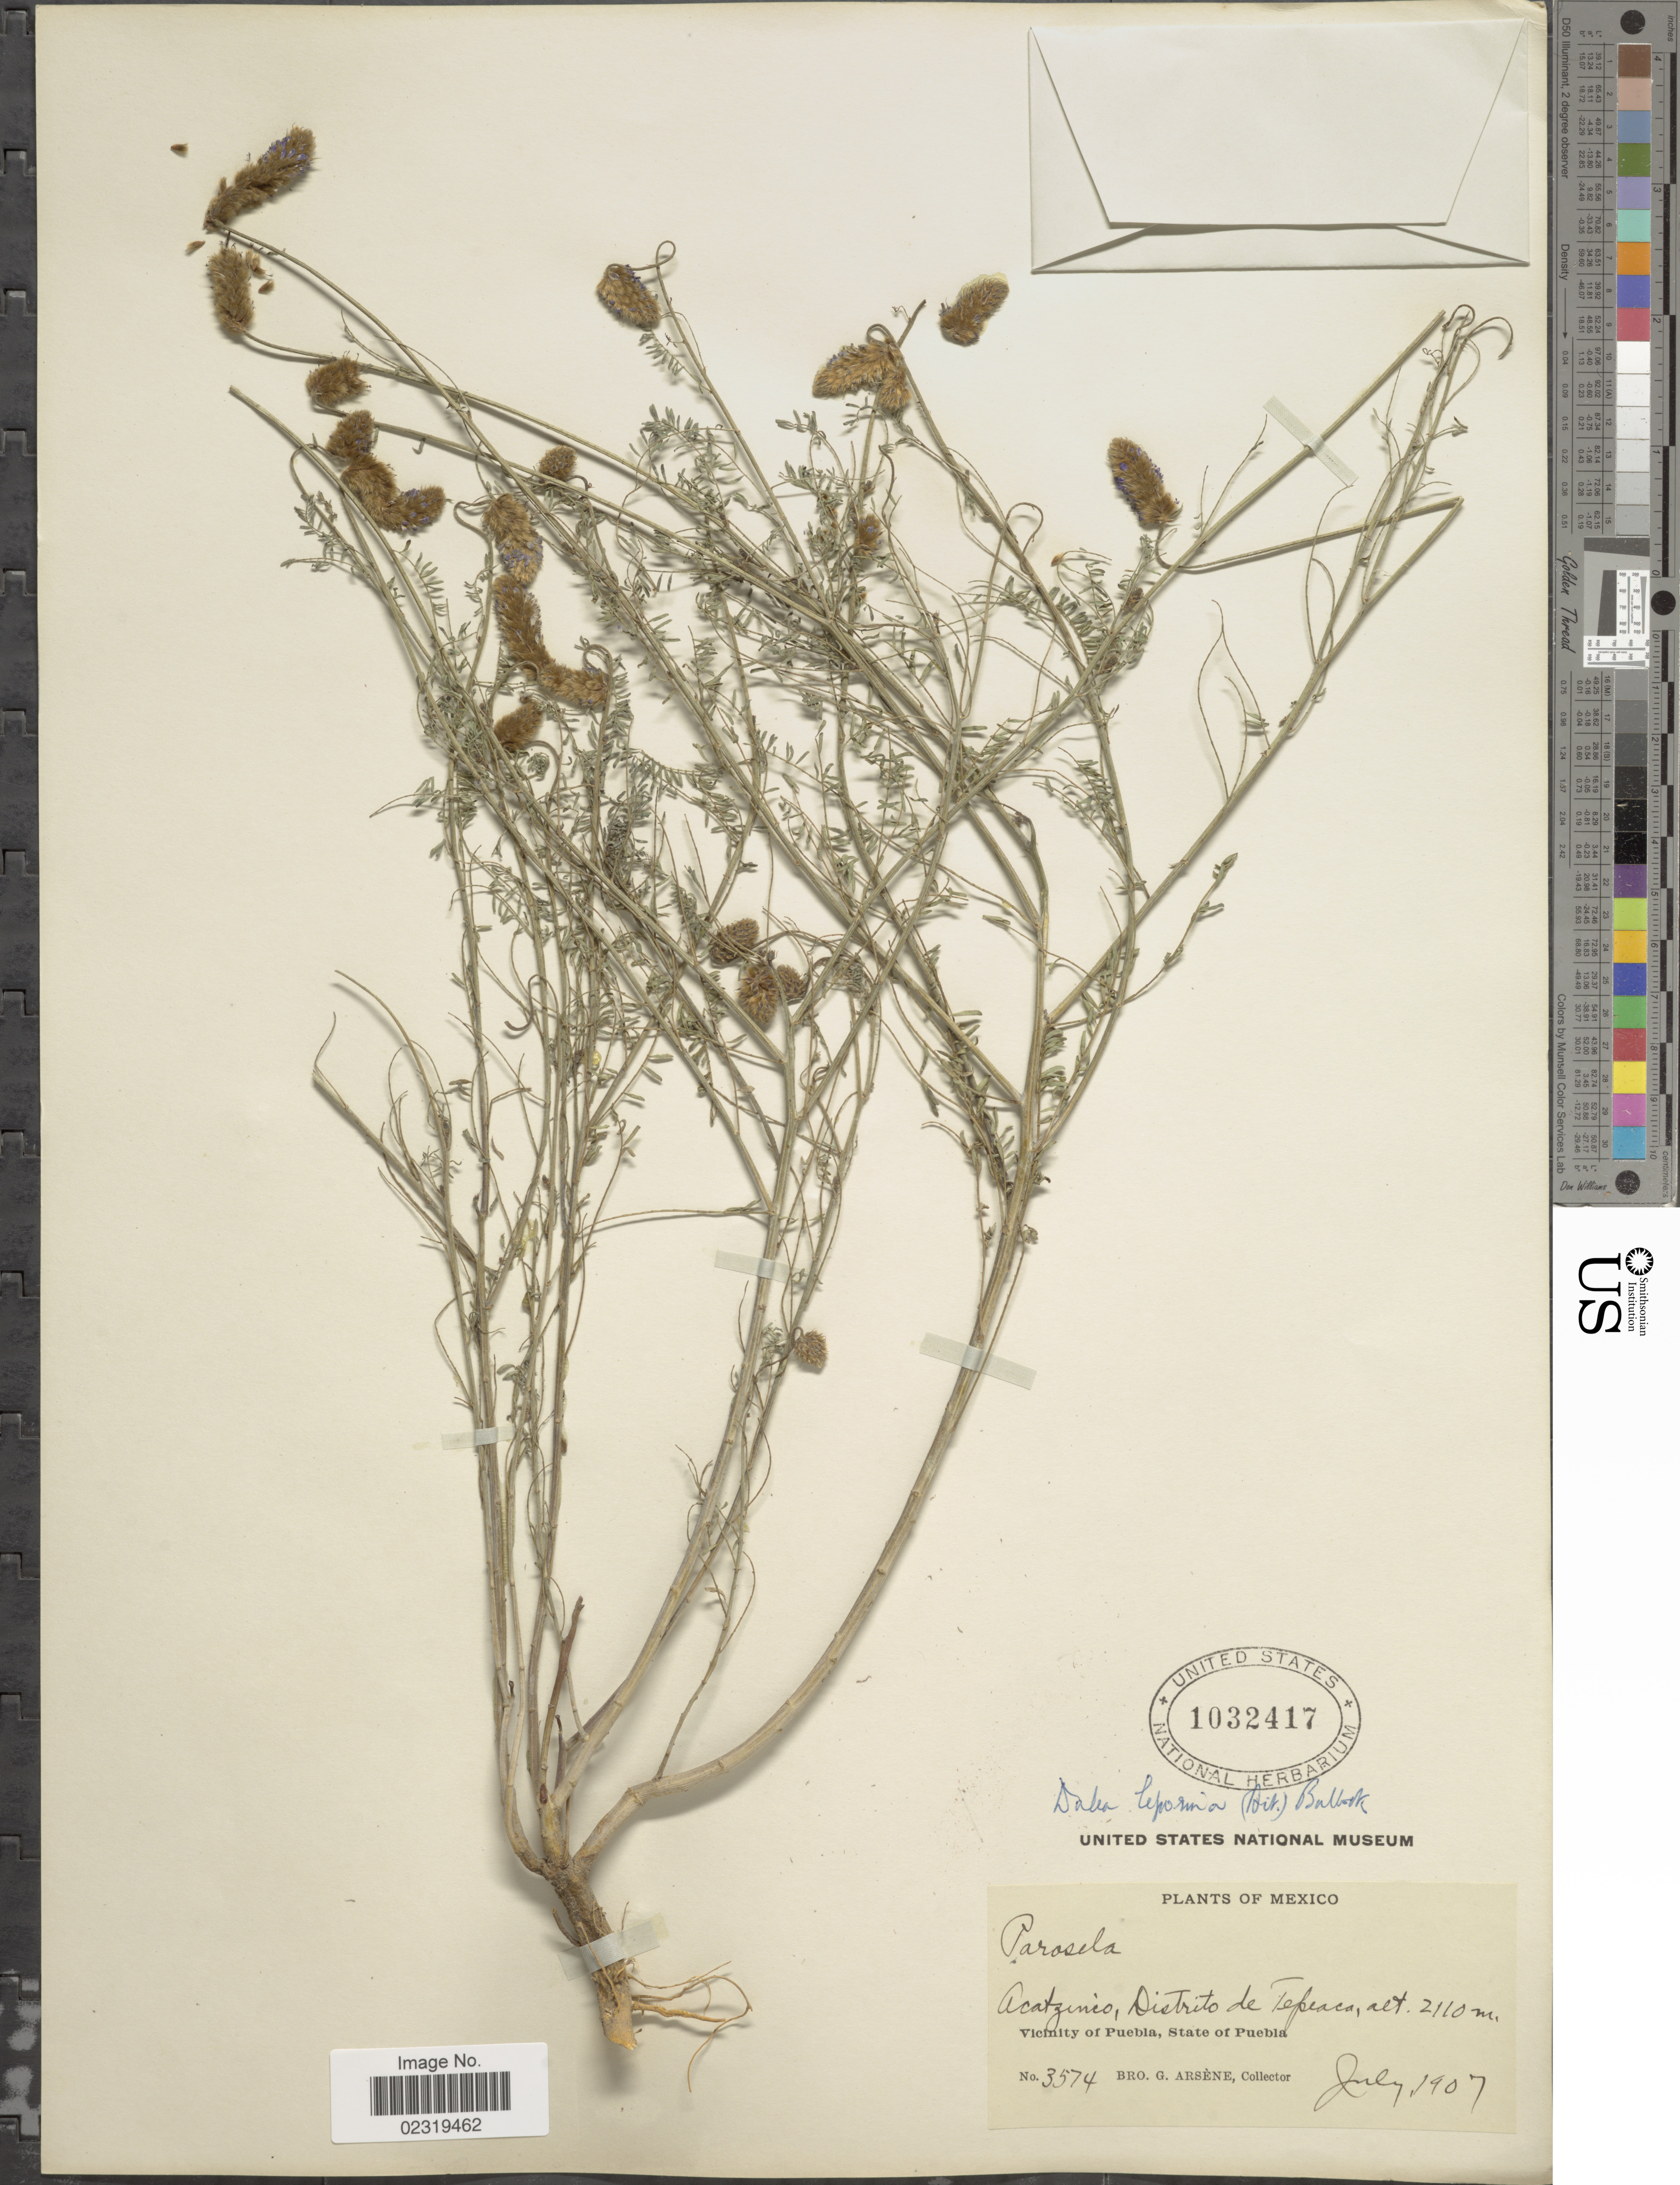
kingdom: Plantae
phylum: Tracheophyta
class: Magnoliopsida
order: Fabales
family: Fabaceae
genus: Dalea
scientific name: Dalea leporina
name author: (Aiton) Bullock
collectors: Bro. G. Arsène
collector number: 3574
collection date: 1907-07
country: Mexico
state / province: Puebla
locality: Acatzinco, Distrito de tepeaca, Vicinity of Puebla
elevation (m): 2110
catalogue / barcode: US 1032417